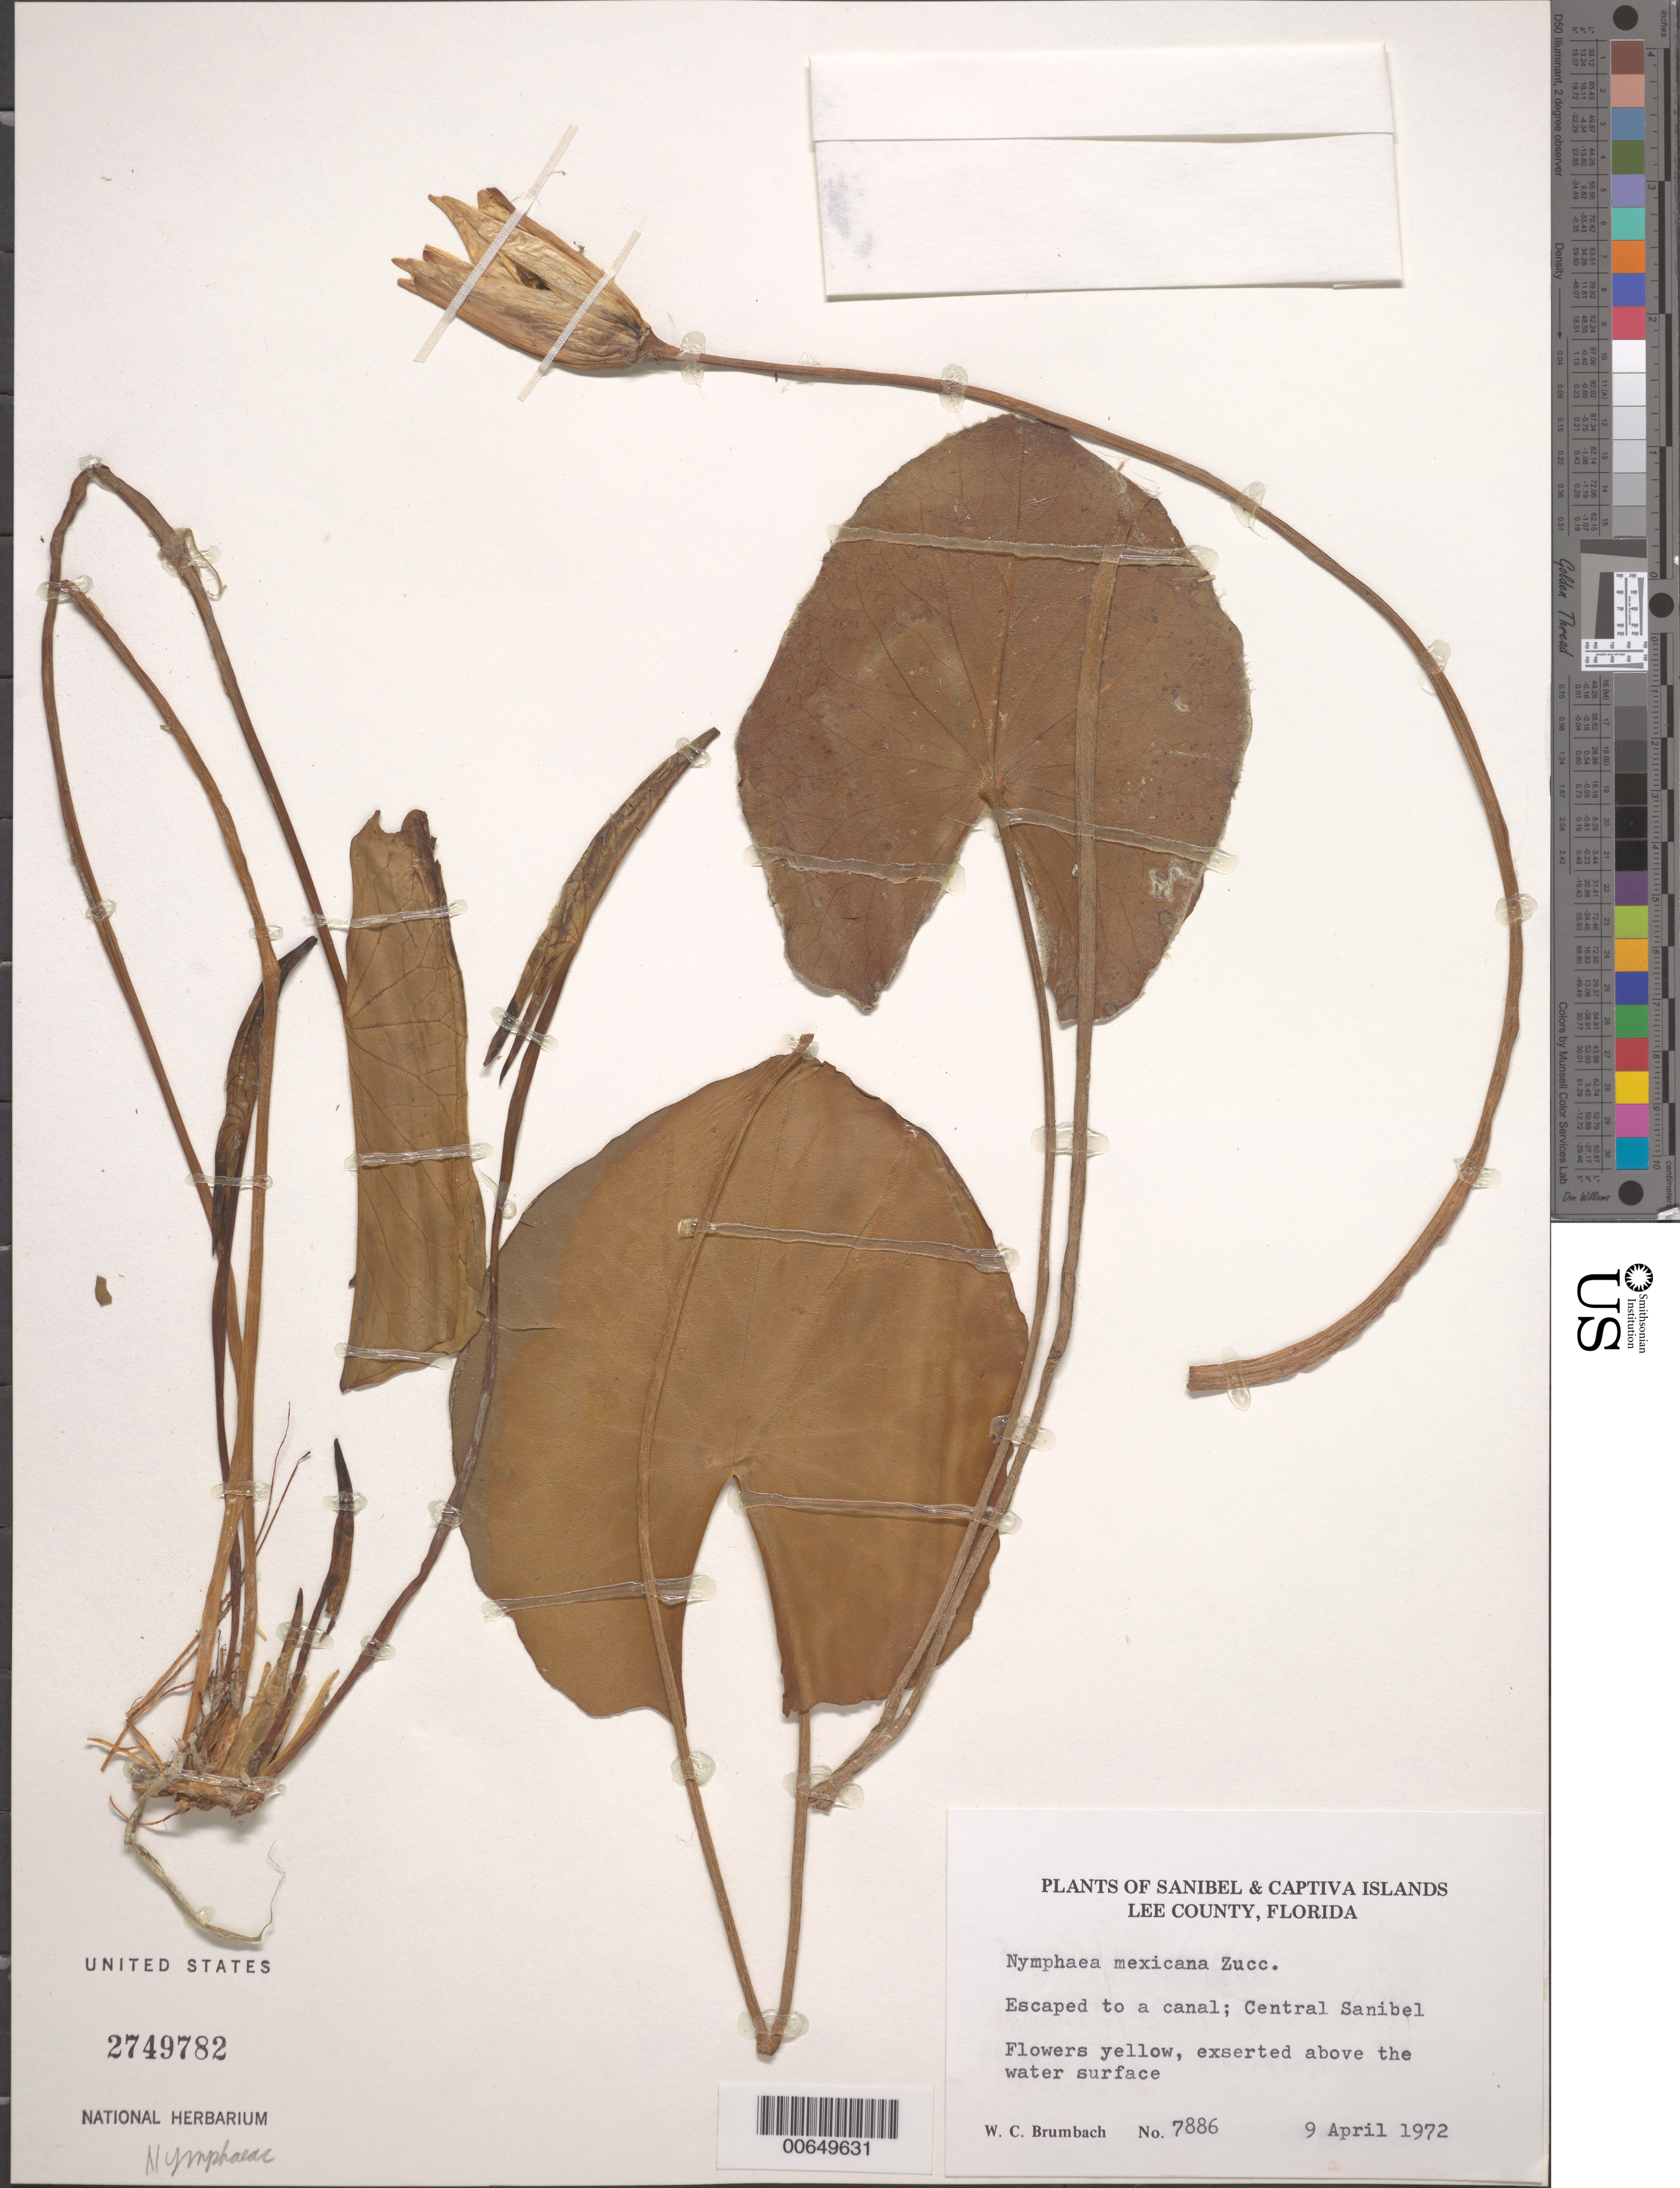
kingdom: Plantae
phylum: Tracheophyta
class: Magnoliopsida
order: Nymphaeales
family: Nymphaeaceae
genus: Nymphaea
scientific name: Nymphaea mexicana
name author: Zucc.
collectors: W. C. Brumbach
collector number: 7886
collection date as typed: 09 Apr 1972 or 04 Sep 1972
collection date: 1972-04-09 or 1972-09-04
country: United States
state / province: Florida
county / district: Lee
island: Sanibel Island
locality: Central Sanibel.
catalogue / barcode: US 2749782